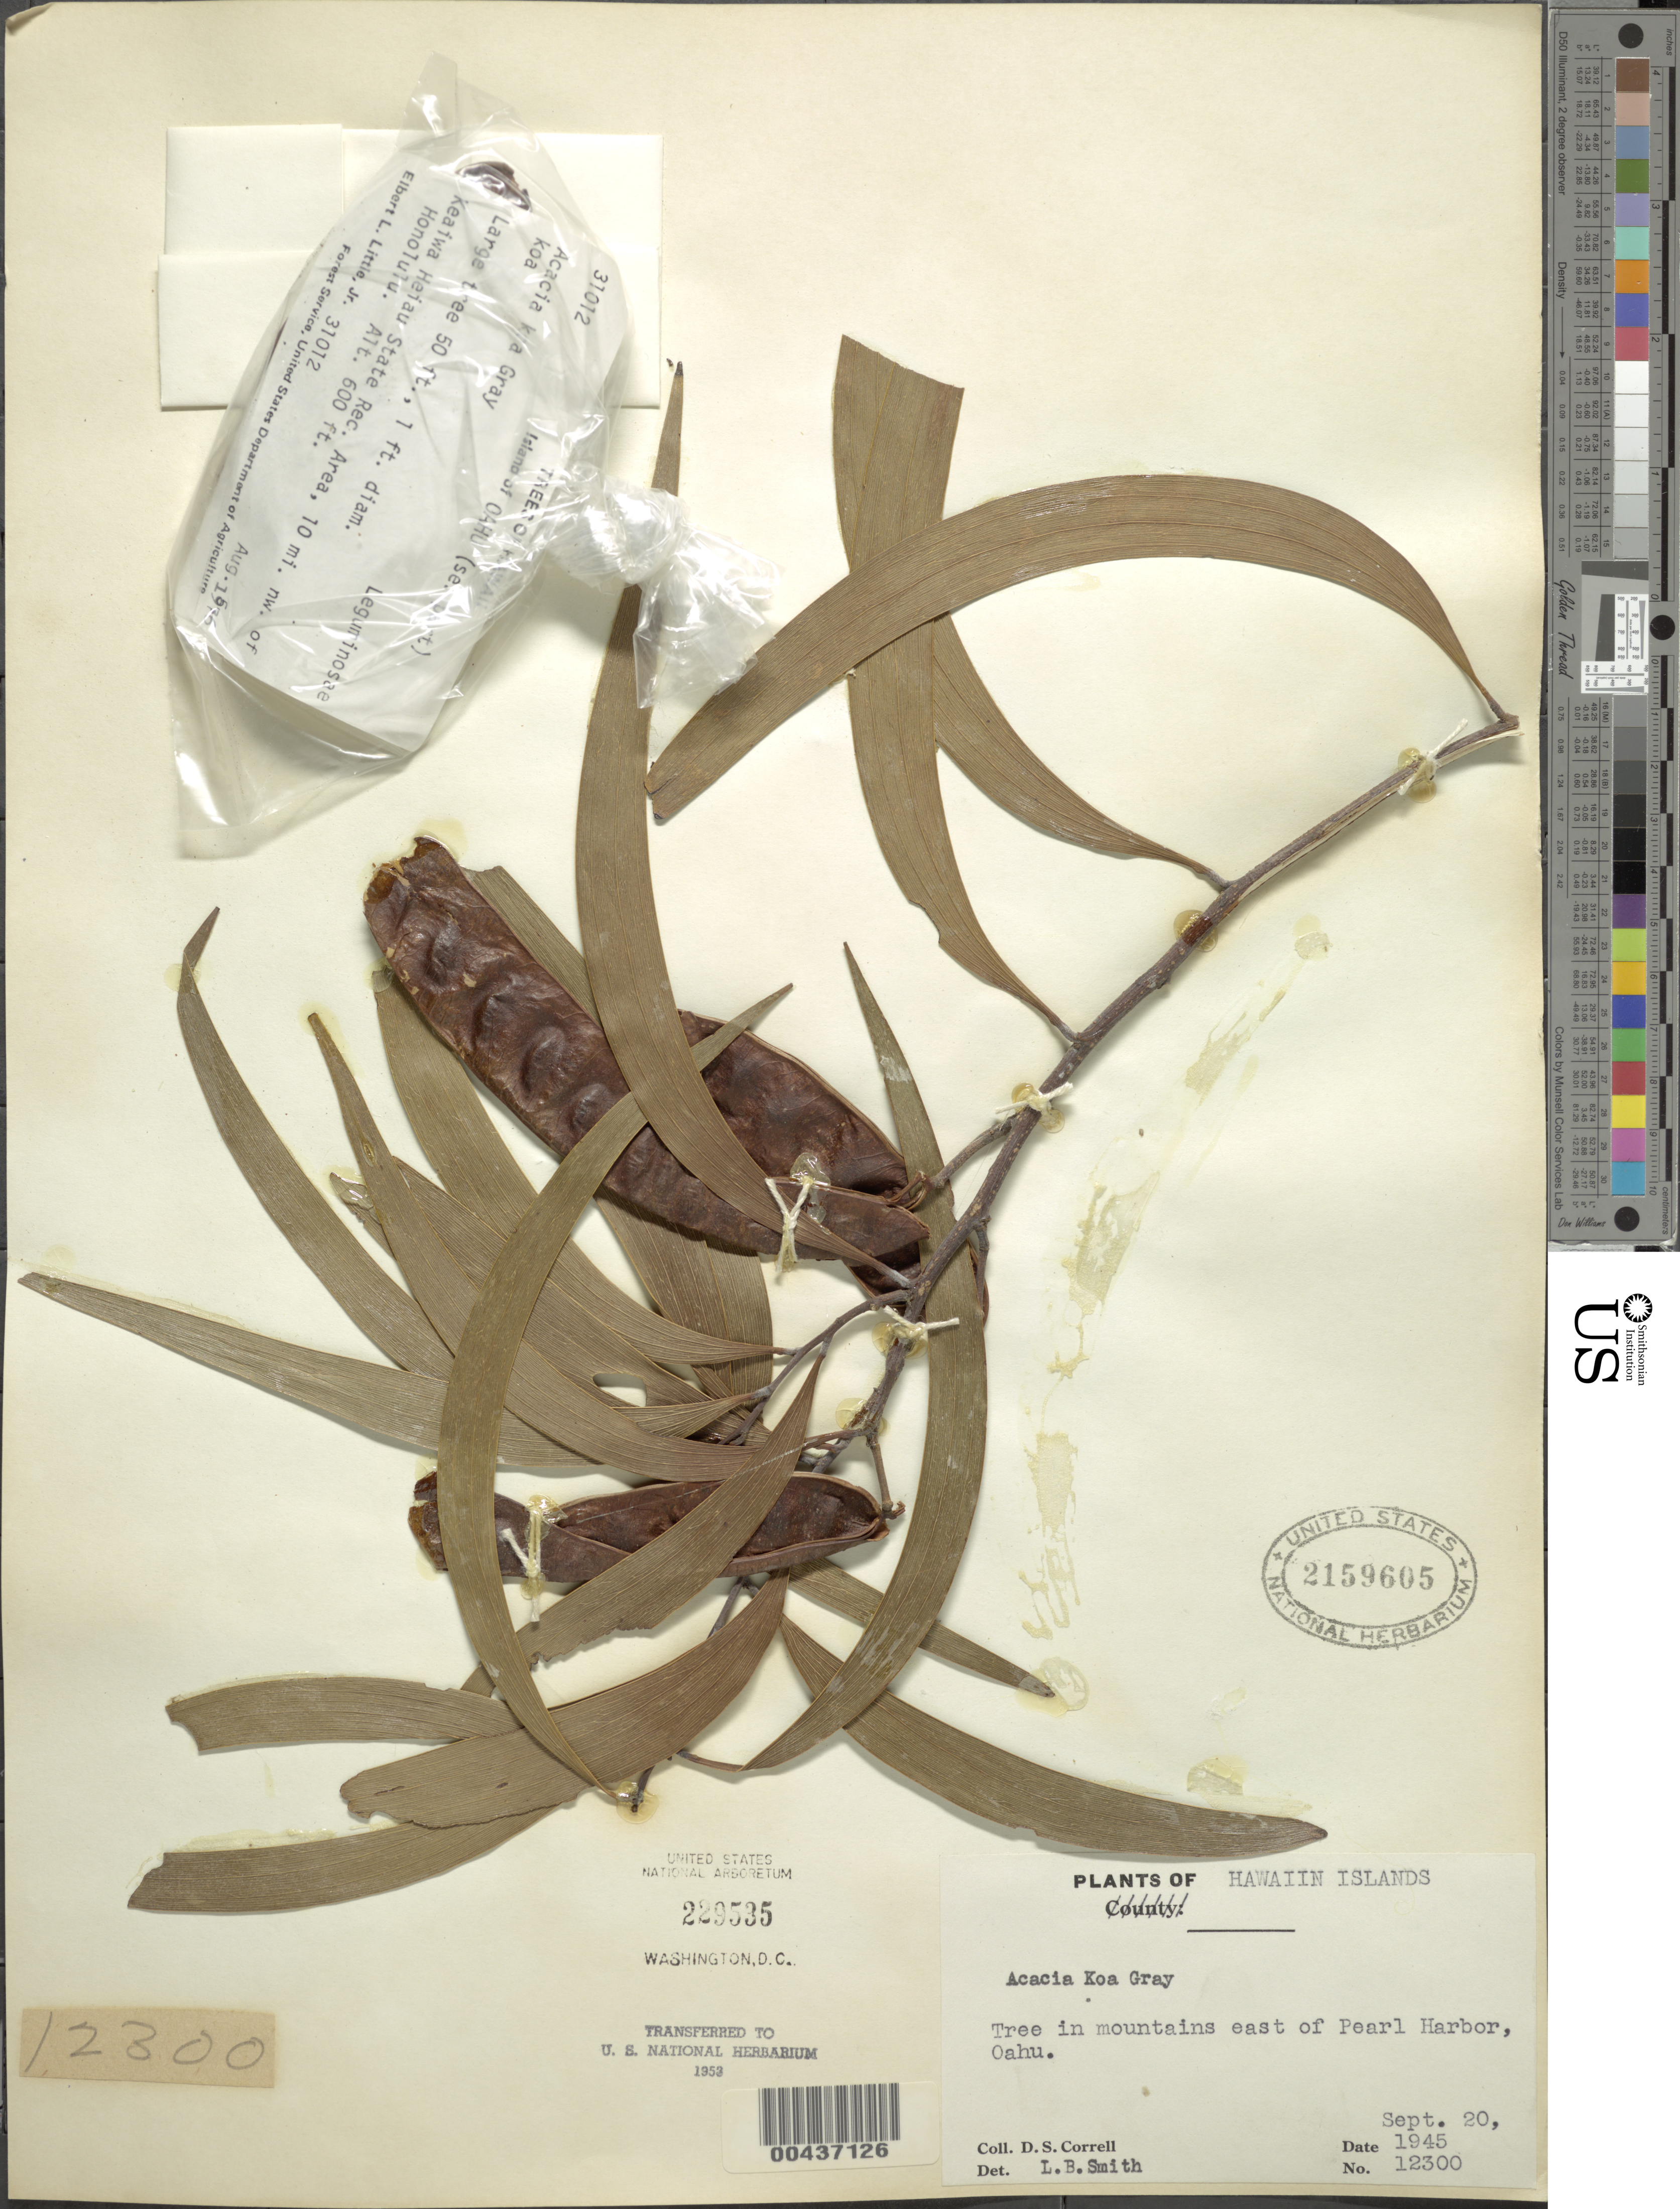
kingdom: Plantae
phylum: Tracheophyta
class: Magnoliopsida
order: Fabales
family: Fabaceae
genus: Acacia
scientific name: Acacia koa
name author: A. Gray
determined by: Smith, Lyman B., (US), NMNH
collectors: D. S. Correll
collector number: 12300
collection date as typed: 20 Sep 1945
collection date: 1945-09-20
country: United States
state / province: Hawaii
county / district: Honolulu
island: Oahu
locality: Tree in mountains E of Pearl Harbor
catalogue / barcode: US 2159605